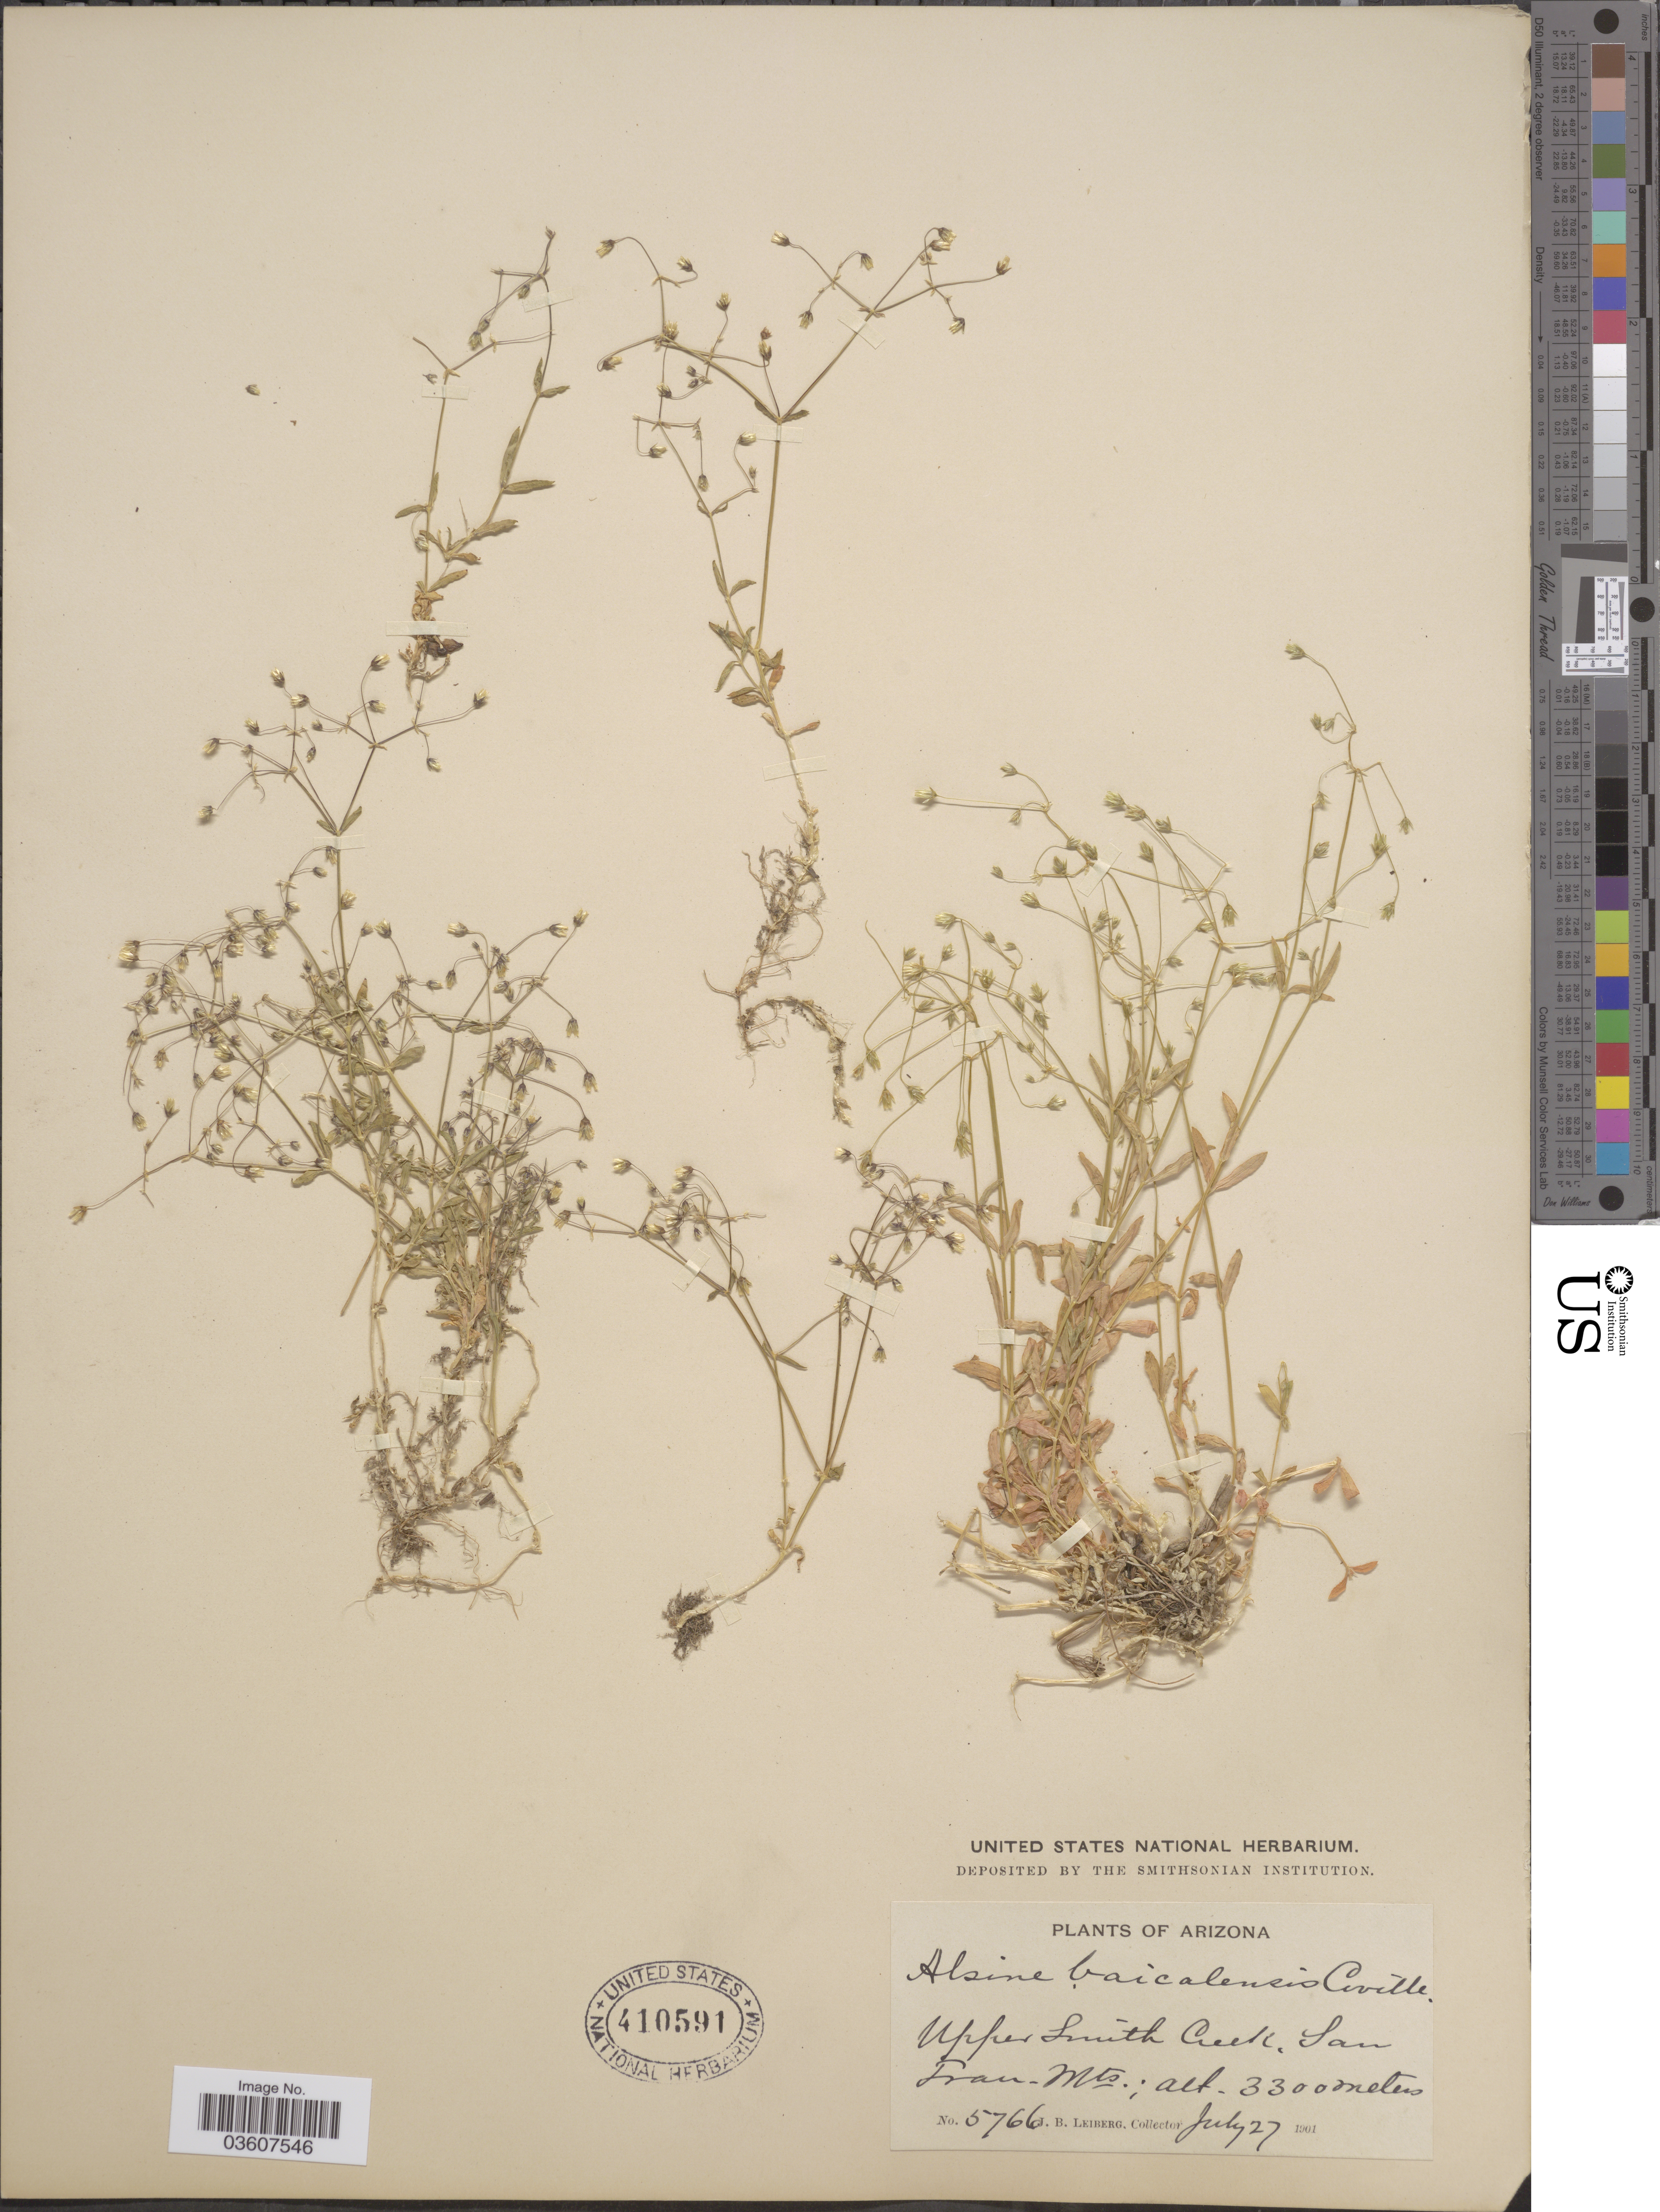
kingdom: Plantae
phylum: Tracheophyta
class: Magnoliopsida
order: Caryophyllales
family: Caryophyllaceae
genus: Stellaria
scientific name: Stellaria umbellata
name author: Turcz.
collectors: J. B. Leiberg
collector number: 5766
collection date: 1901-07-27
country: United States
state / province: Arizona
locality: Upper Smith Creek, San Fran. Mts.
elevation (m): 3300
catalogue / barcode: US 410591